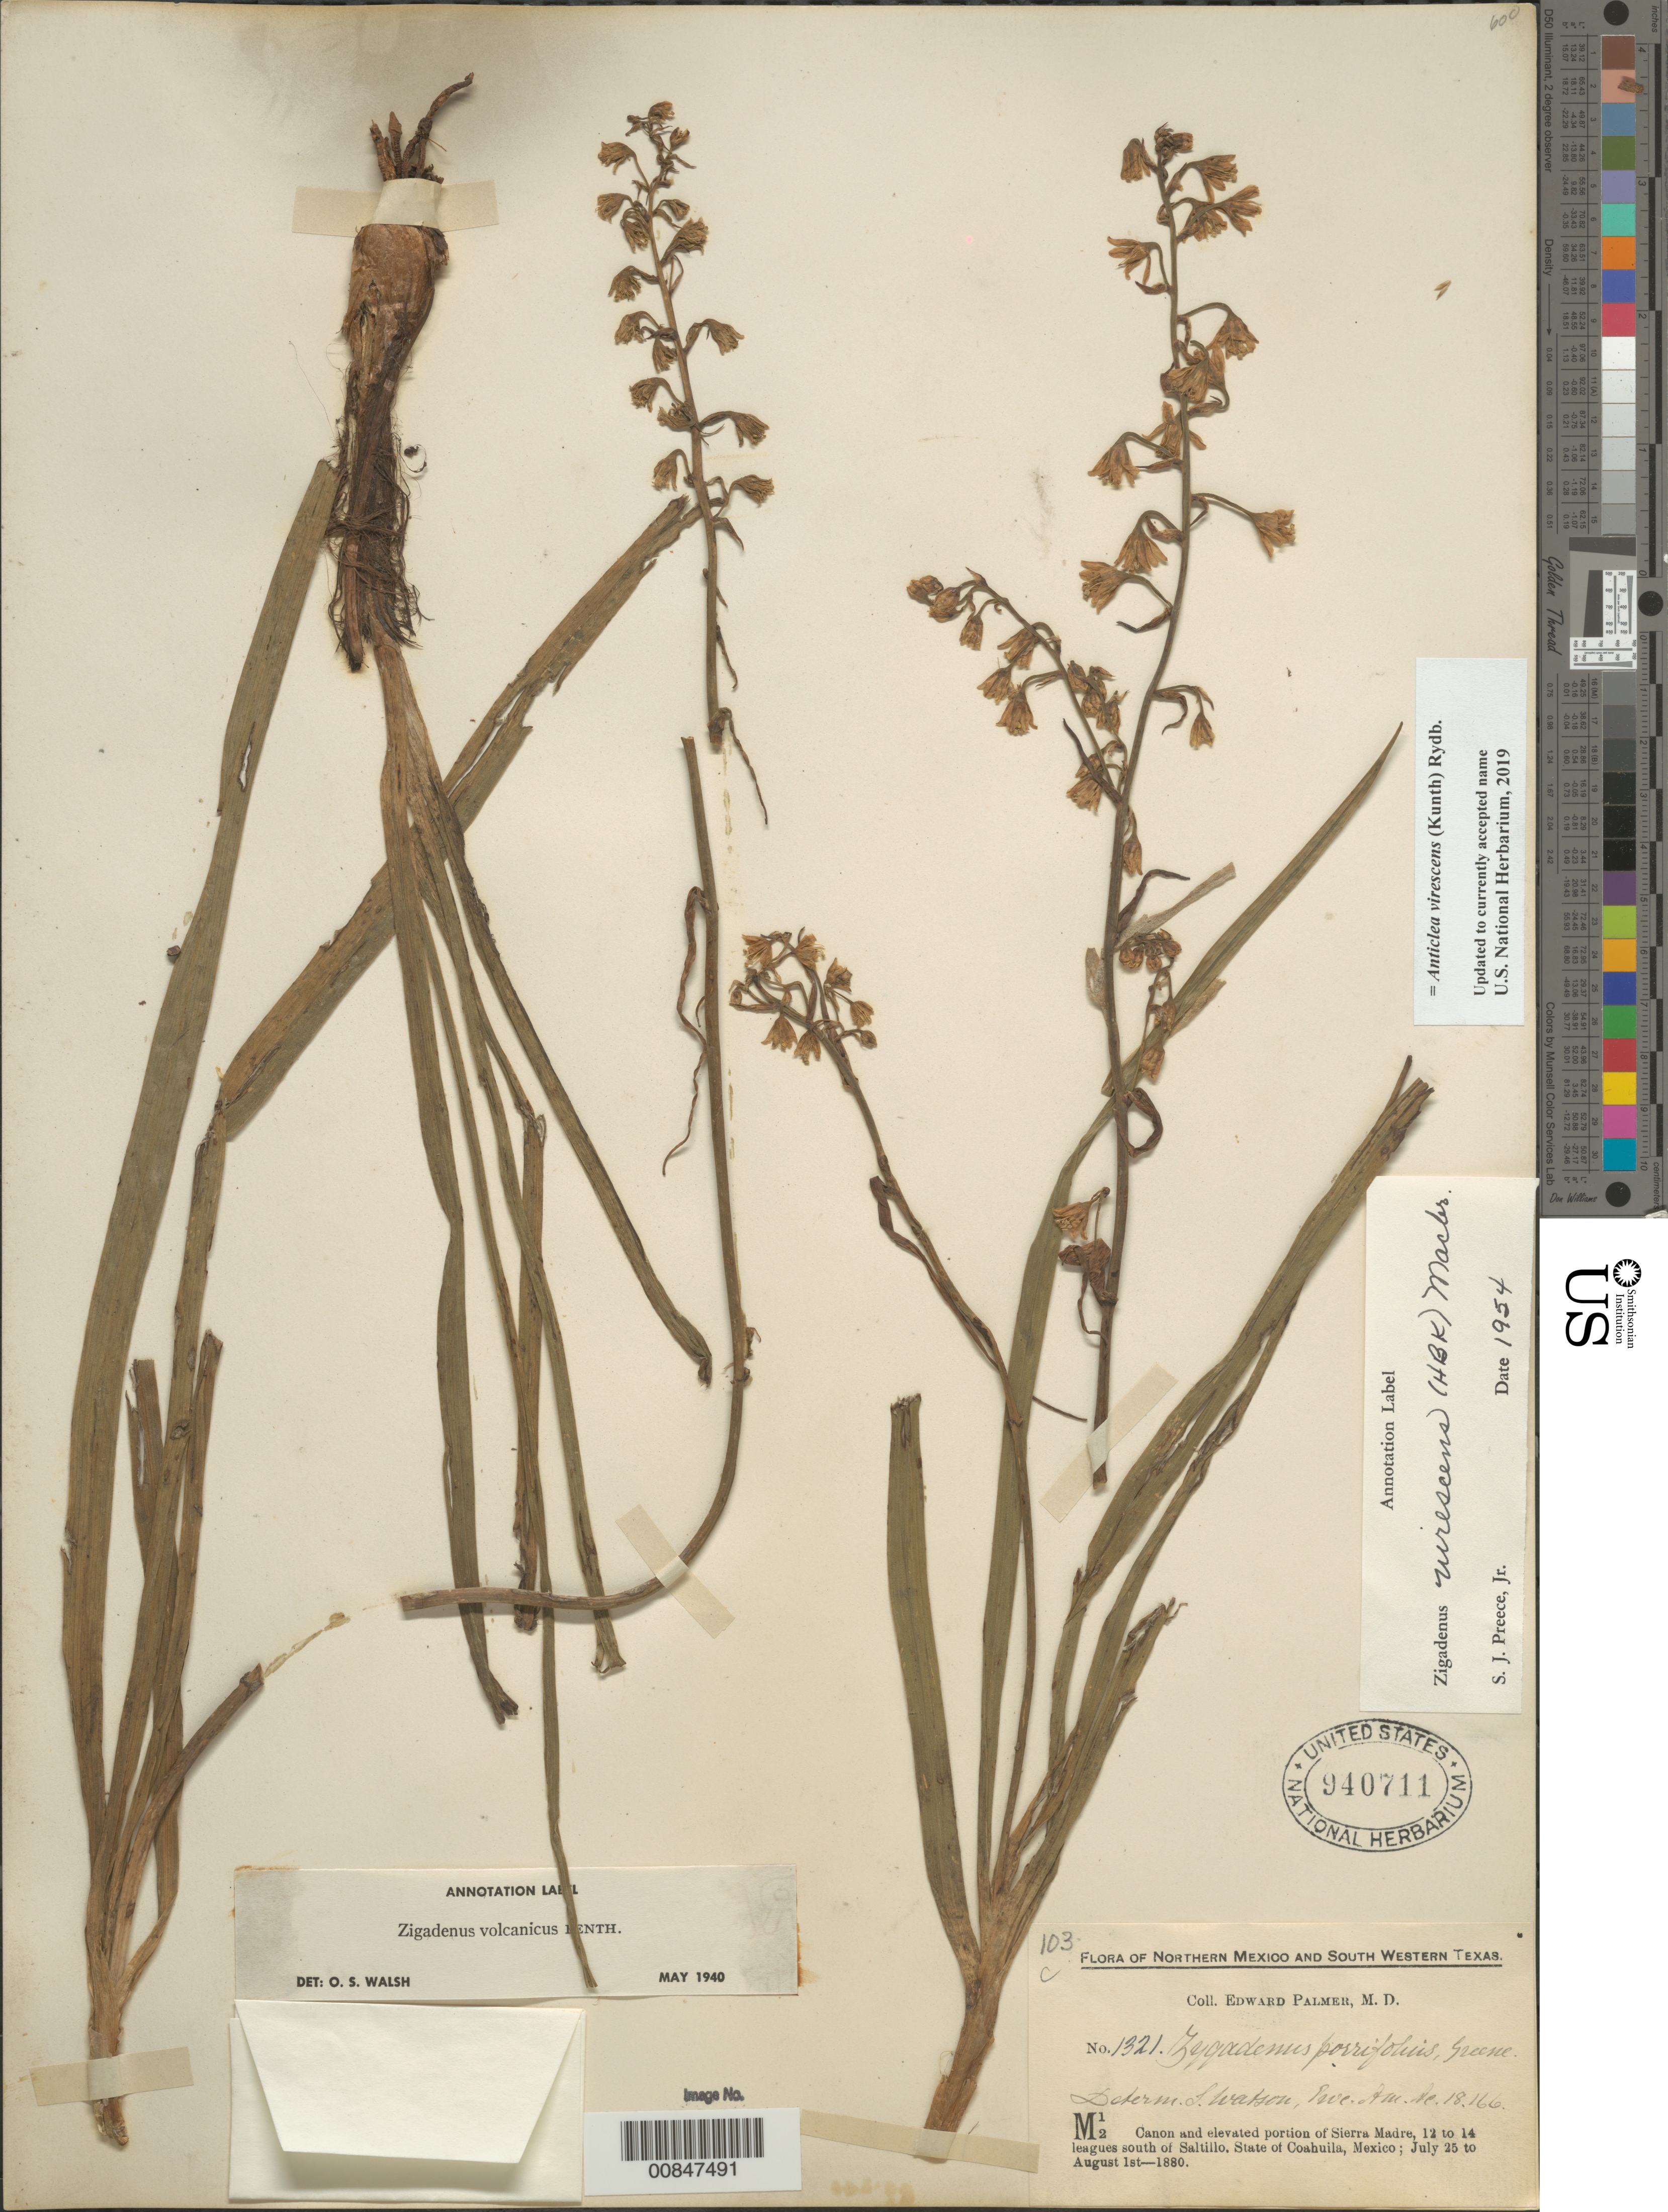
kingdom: Plantae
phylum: Tracheophyta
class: Liliopsida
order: Liliales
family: Melanthiaceae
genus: Anticlea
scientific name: Anticlea virescens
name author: (Kunth) Rydb.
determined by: Strong, Mark T., (BOT), Smithsonian Institution - National Museum of Natural History (UNITED STATES)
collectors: E. Palmer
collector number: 1321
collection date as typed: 25 Jul 1880 to 01 Aug 1880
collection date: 1880-07-25/1880-08-01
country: Mexico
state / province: Coahuila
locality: M12. Cañon and elevated portions of Sierra Madre, 12 to 14 leagues south of Saltillo, Coahuila.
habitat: Cañon and elevated portions of Sierra.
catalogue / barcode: US 940711